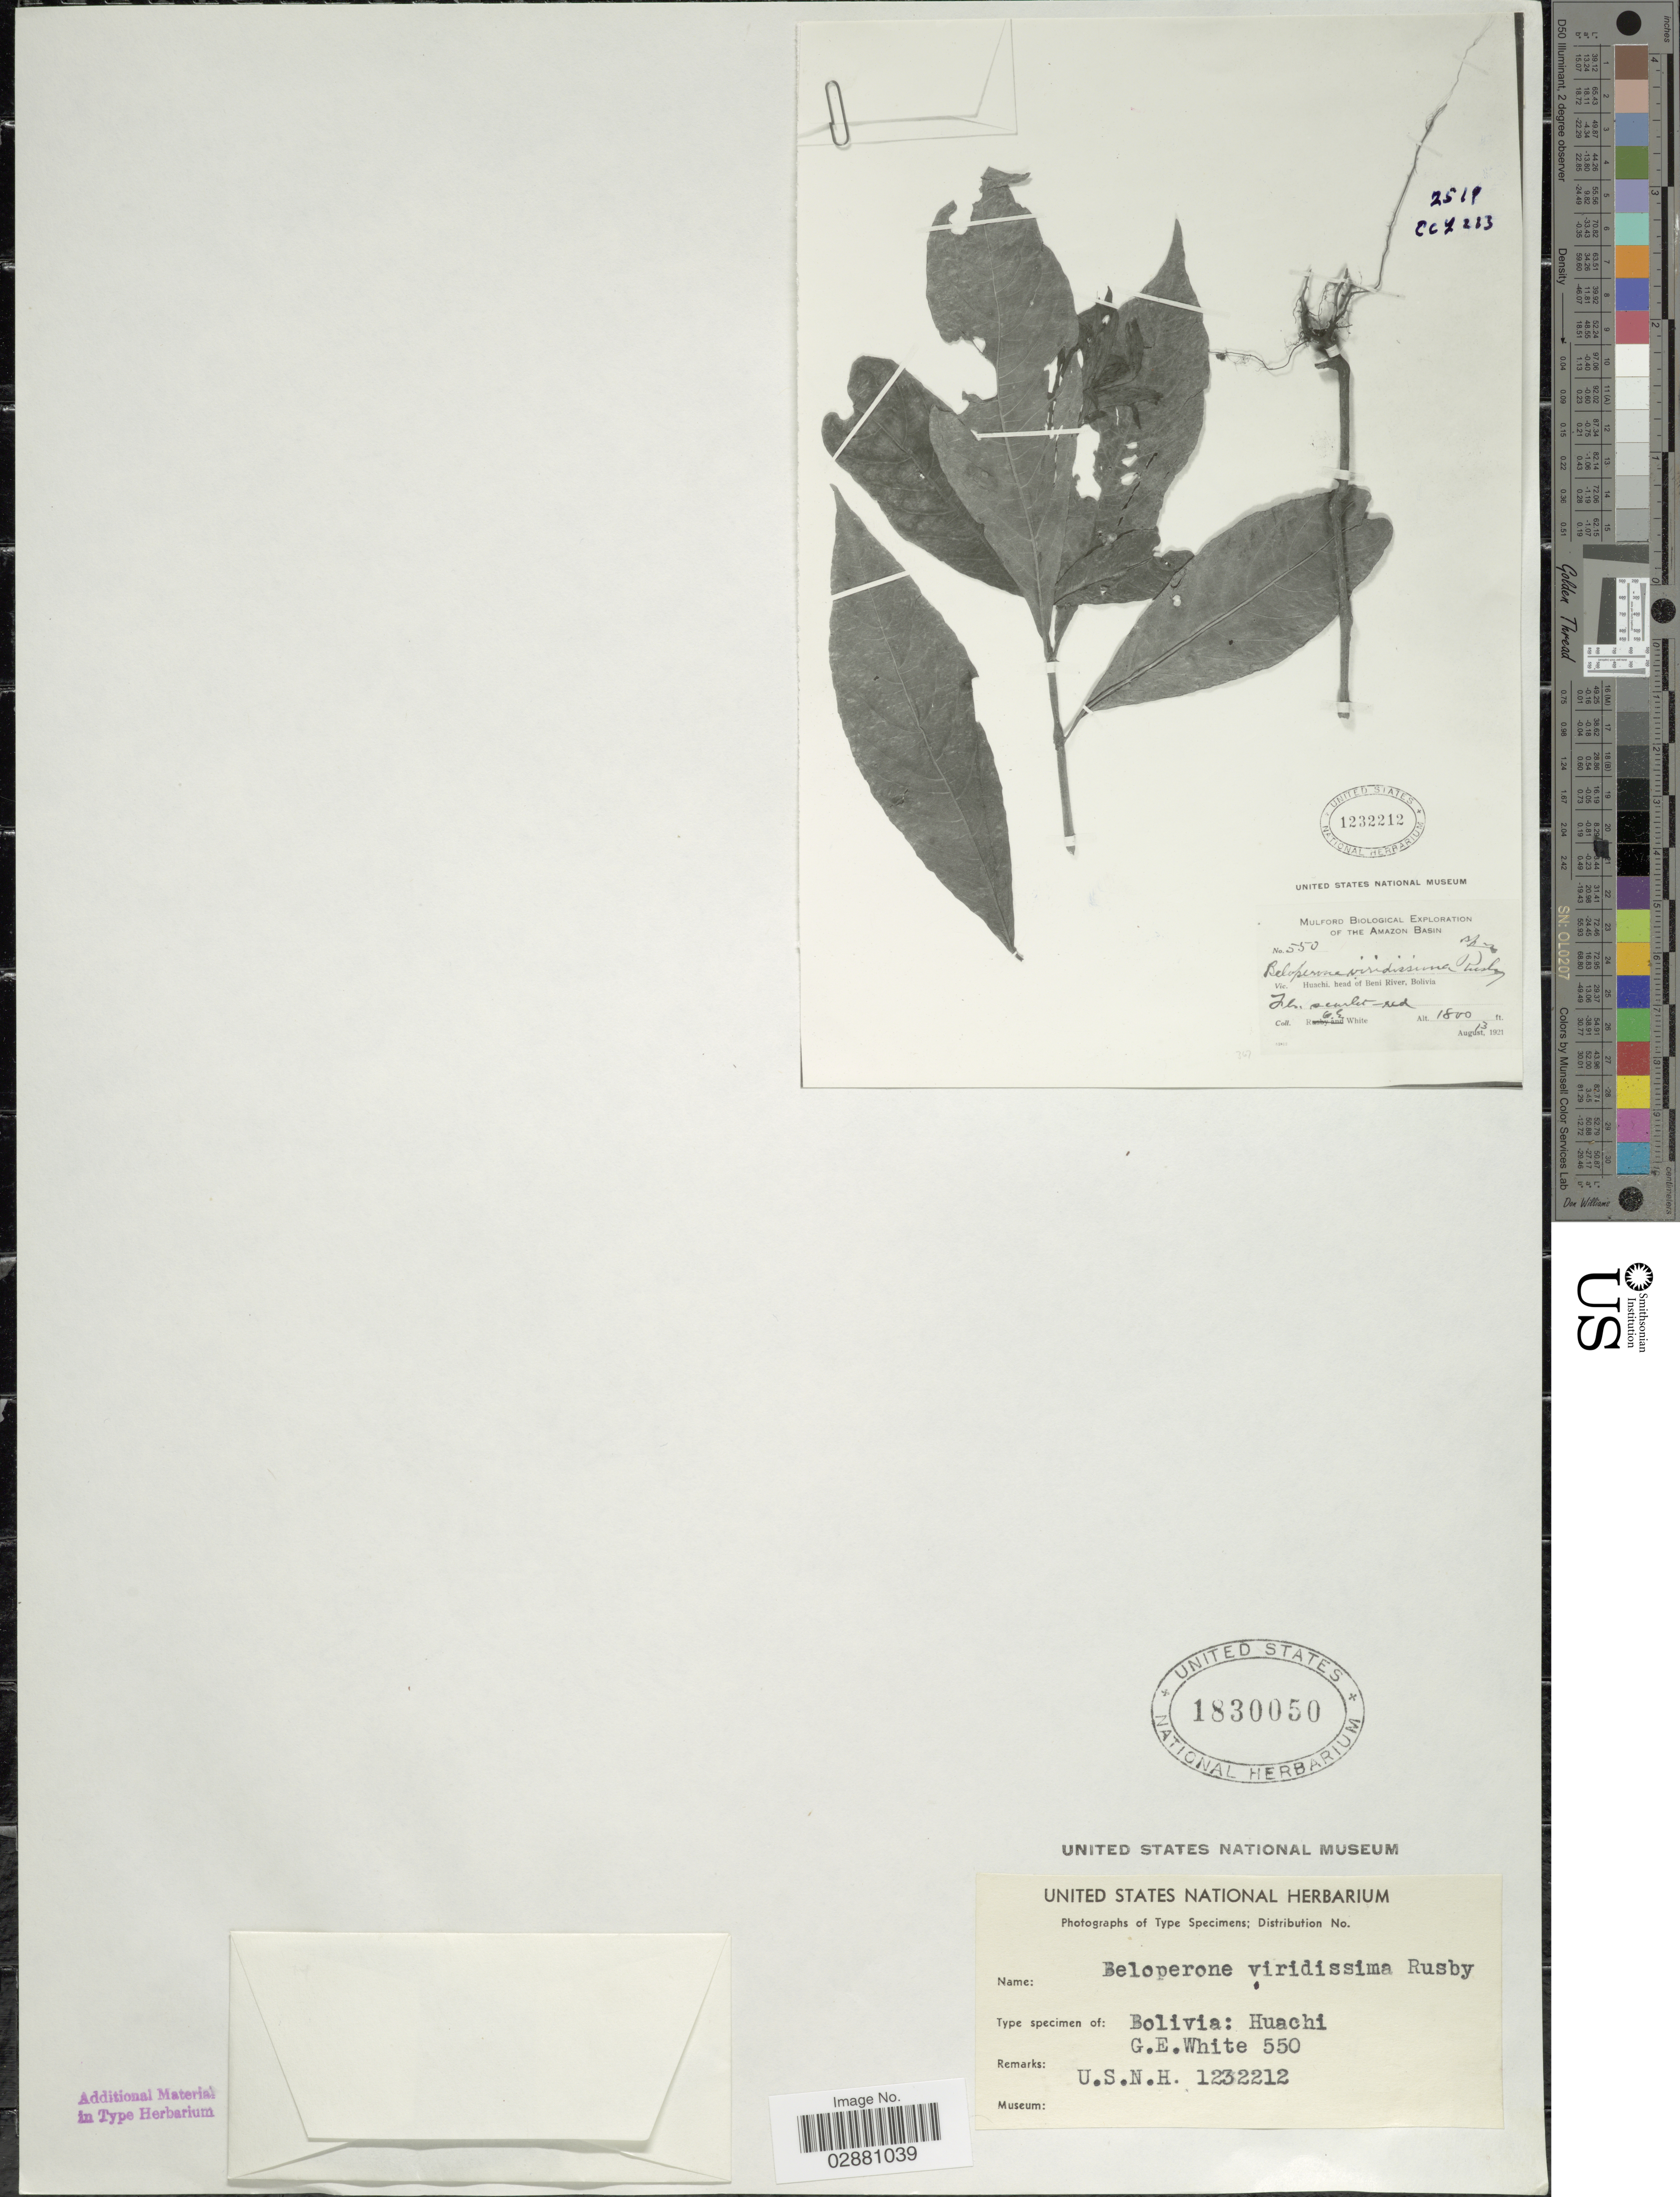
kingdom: Plantae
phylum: Tracheophyta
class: Magnoliopsida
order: Lamiales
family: Acanthaceae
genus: Beloperone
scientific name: Beloperone viridissima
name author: Rusby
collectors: O. E. White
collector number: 550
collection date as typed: August 13, 1921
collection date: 1921-08-13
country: Bolivia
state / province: Beni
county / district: Iténez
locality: Huachi, head of Beni River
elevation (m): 549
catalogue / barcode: US 1232212-2